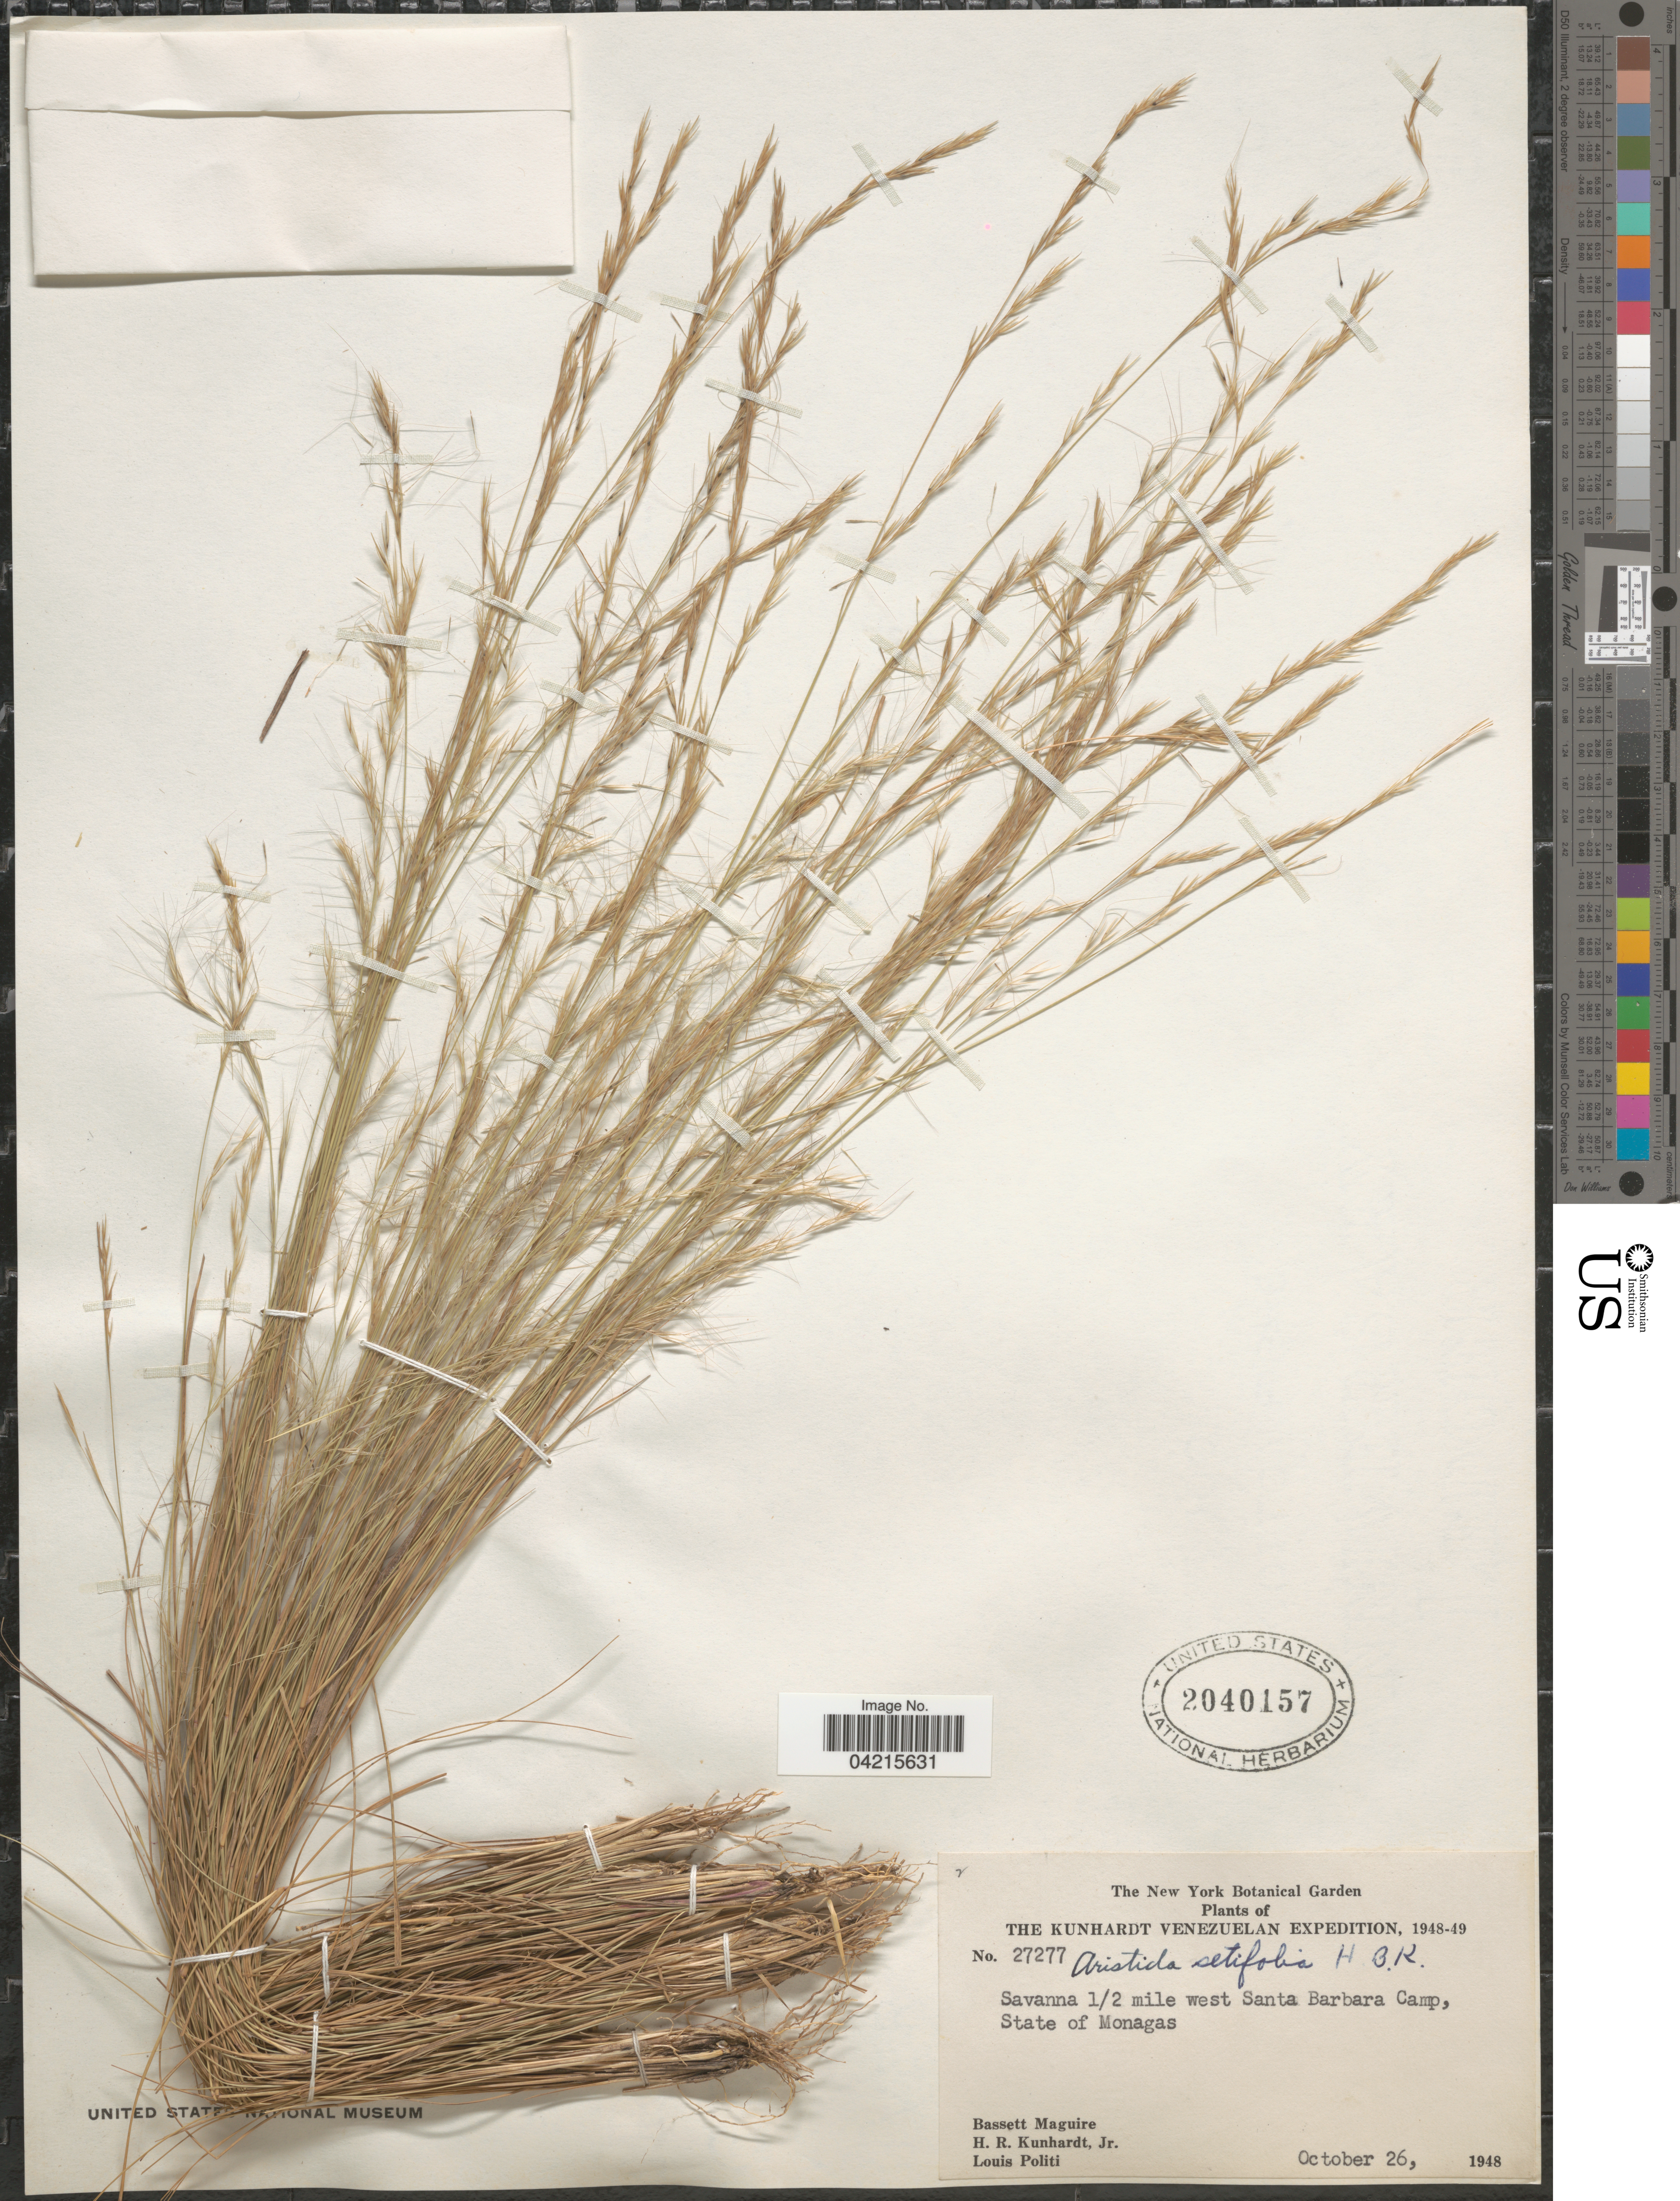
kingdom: Plantae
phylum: Tracheophyta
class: Liliopsida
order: Poales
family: Poaceae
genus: Aristida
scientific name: Aristida setifolia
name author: Kunth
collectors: B. Maguire, H. Kunhardt & L. Politi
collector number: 27277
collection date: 1948-10-26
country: Venezuela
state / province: Monagas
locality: The Kunhardt Venezuelan Expedition, 1948-49. Savanna ½ mile west Santa Barbara Camp.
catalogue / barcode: US 2040157